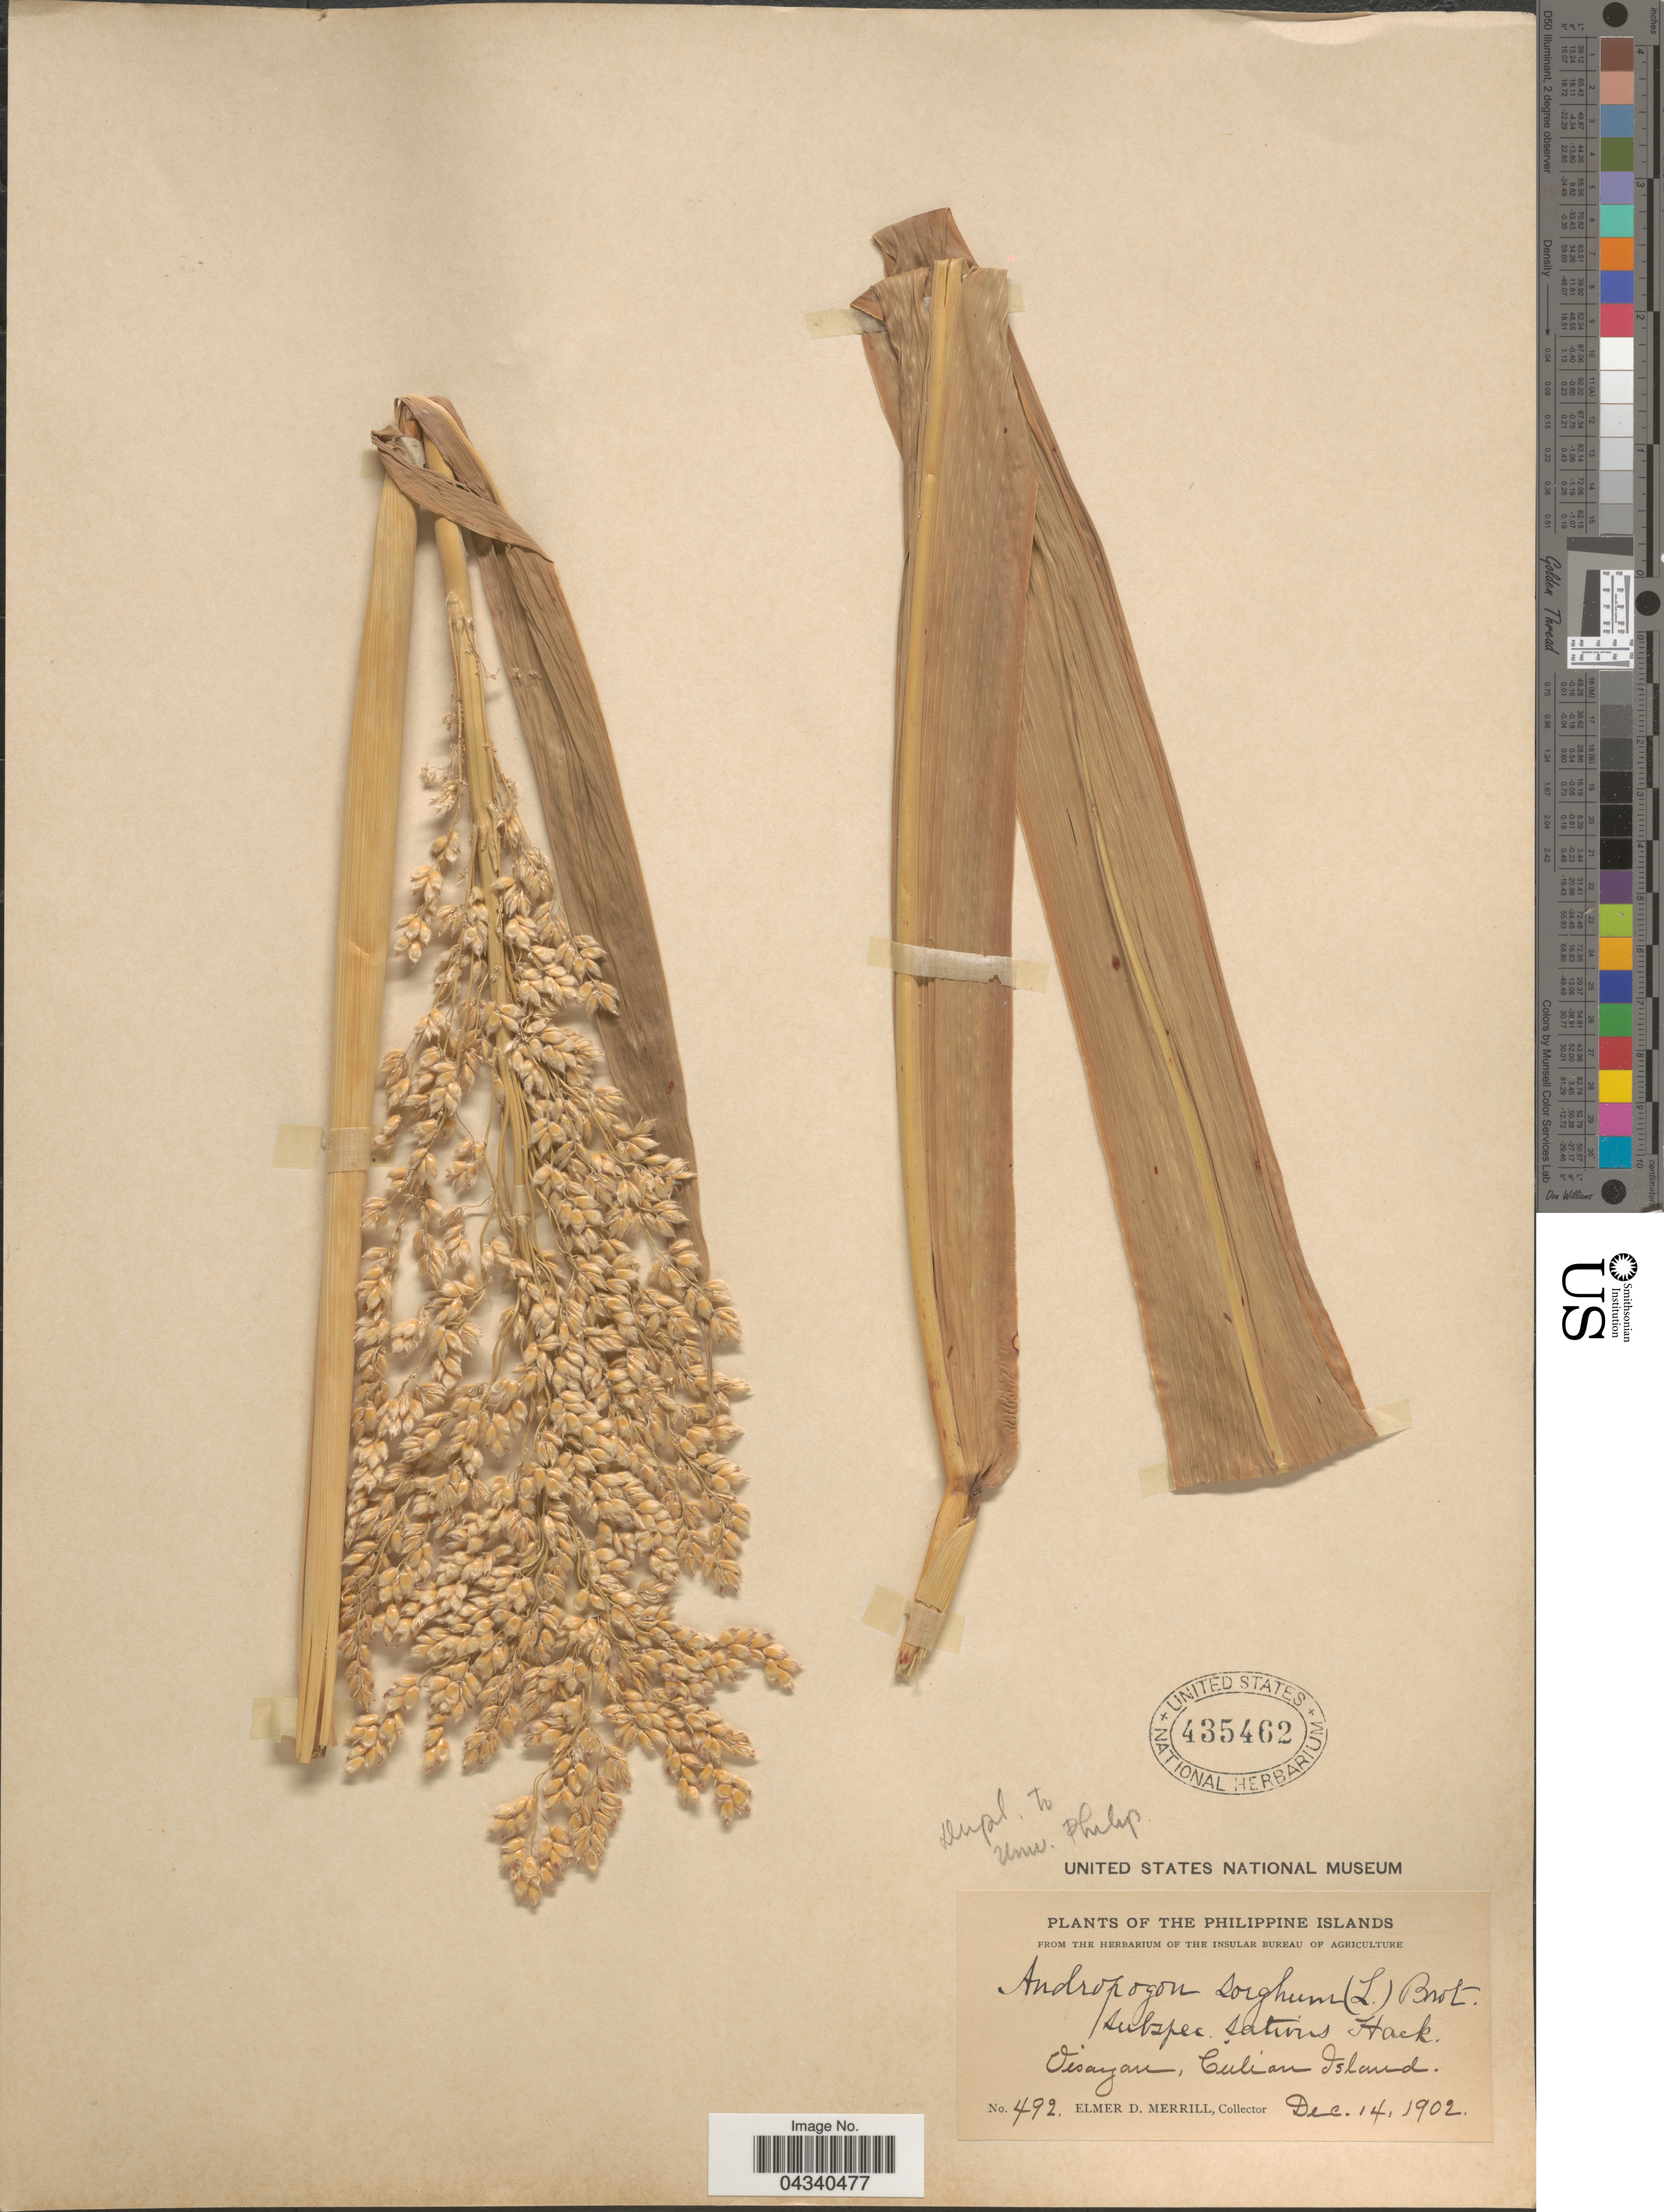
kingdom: Plantae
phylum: Tracheophyta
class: Liliopsida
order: Poales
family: Poaceae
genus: Sorghum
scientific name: Sorghum bicolor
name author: (L.) Moench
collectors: E. D. Merrill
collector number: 492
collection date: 1902-12-14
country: Philippines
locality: Visayan, Culian Island.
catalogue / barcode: US 435462